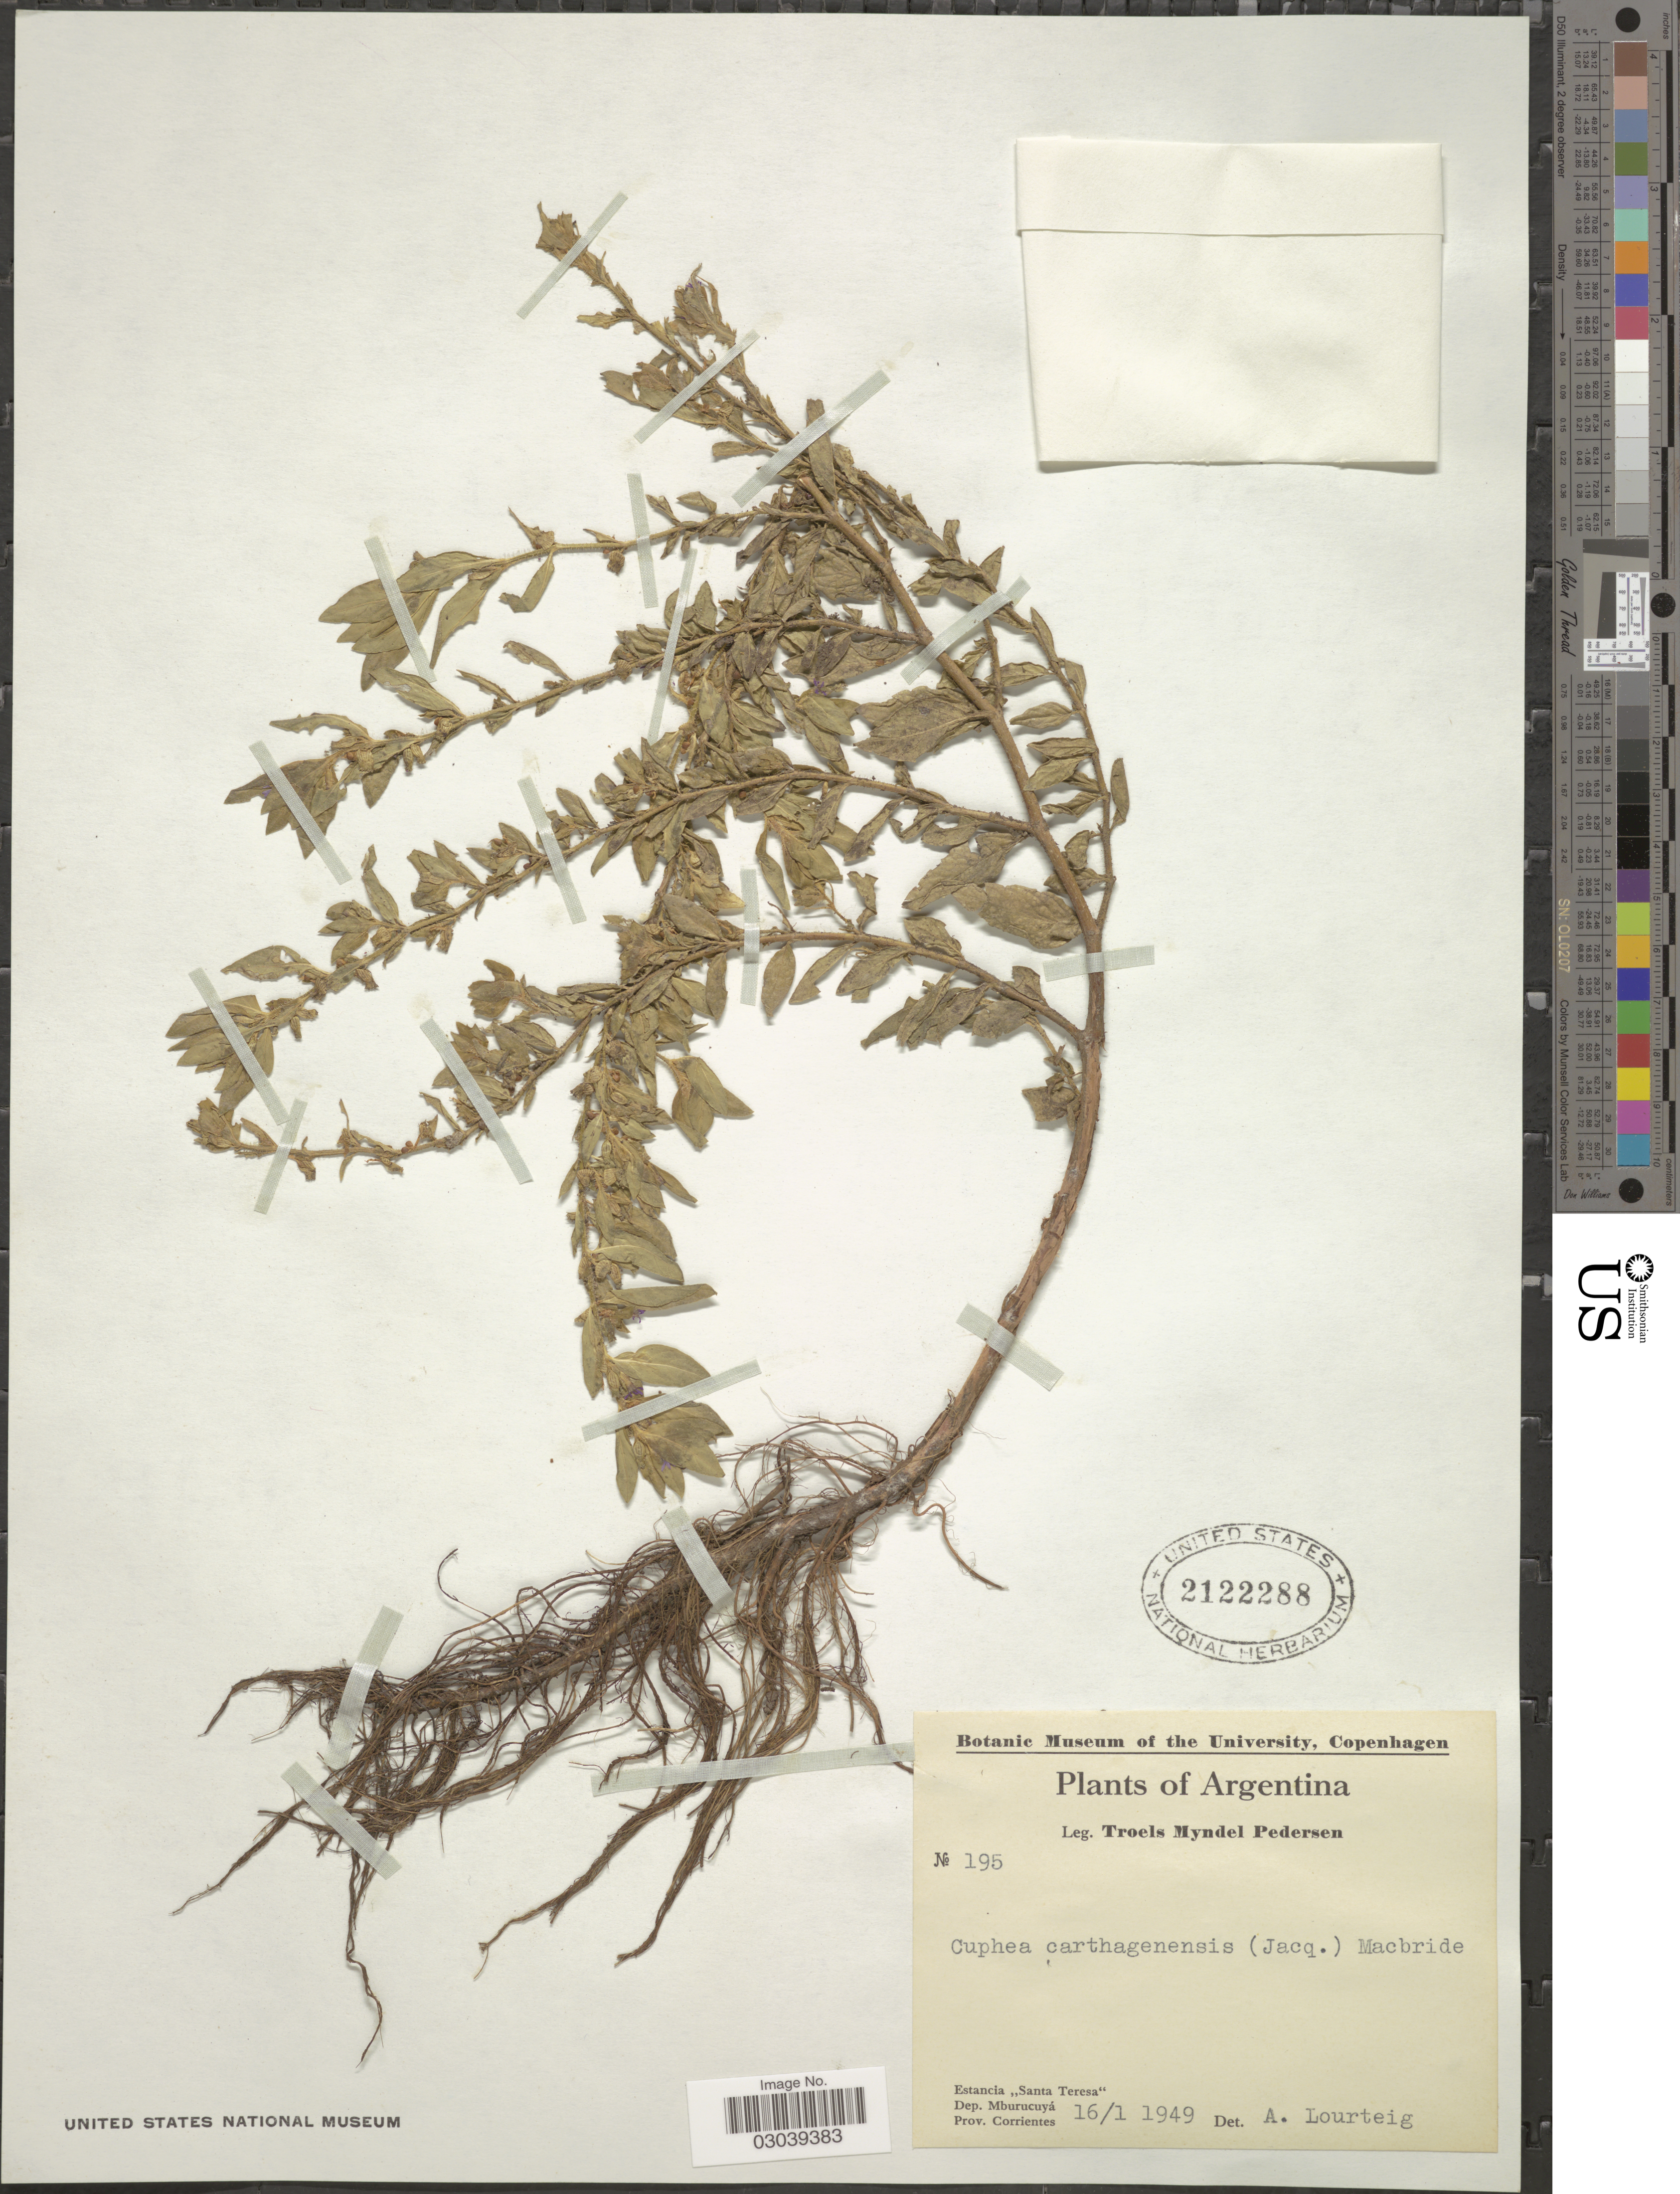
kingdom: Plantae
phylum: Tracheophyta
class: Magnoliopsida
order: Myrtales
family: Lythraceae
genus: Cuphea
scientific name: Cuphea carthagenensis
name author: (Jacq.) J.F. Macbr.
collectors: T. Pederson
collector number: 195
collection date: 1949-01-16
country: Argentina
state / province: Corrientes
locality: Estancia "Santa Teresa". Dep. Mburucuyá.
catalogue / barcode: US 2122288